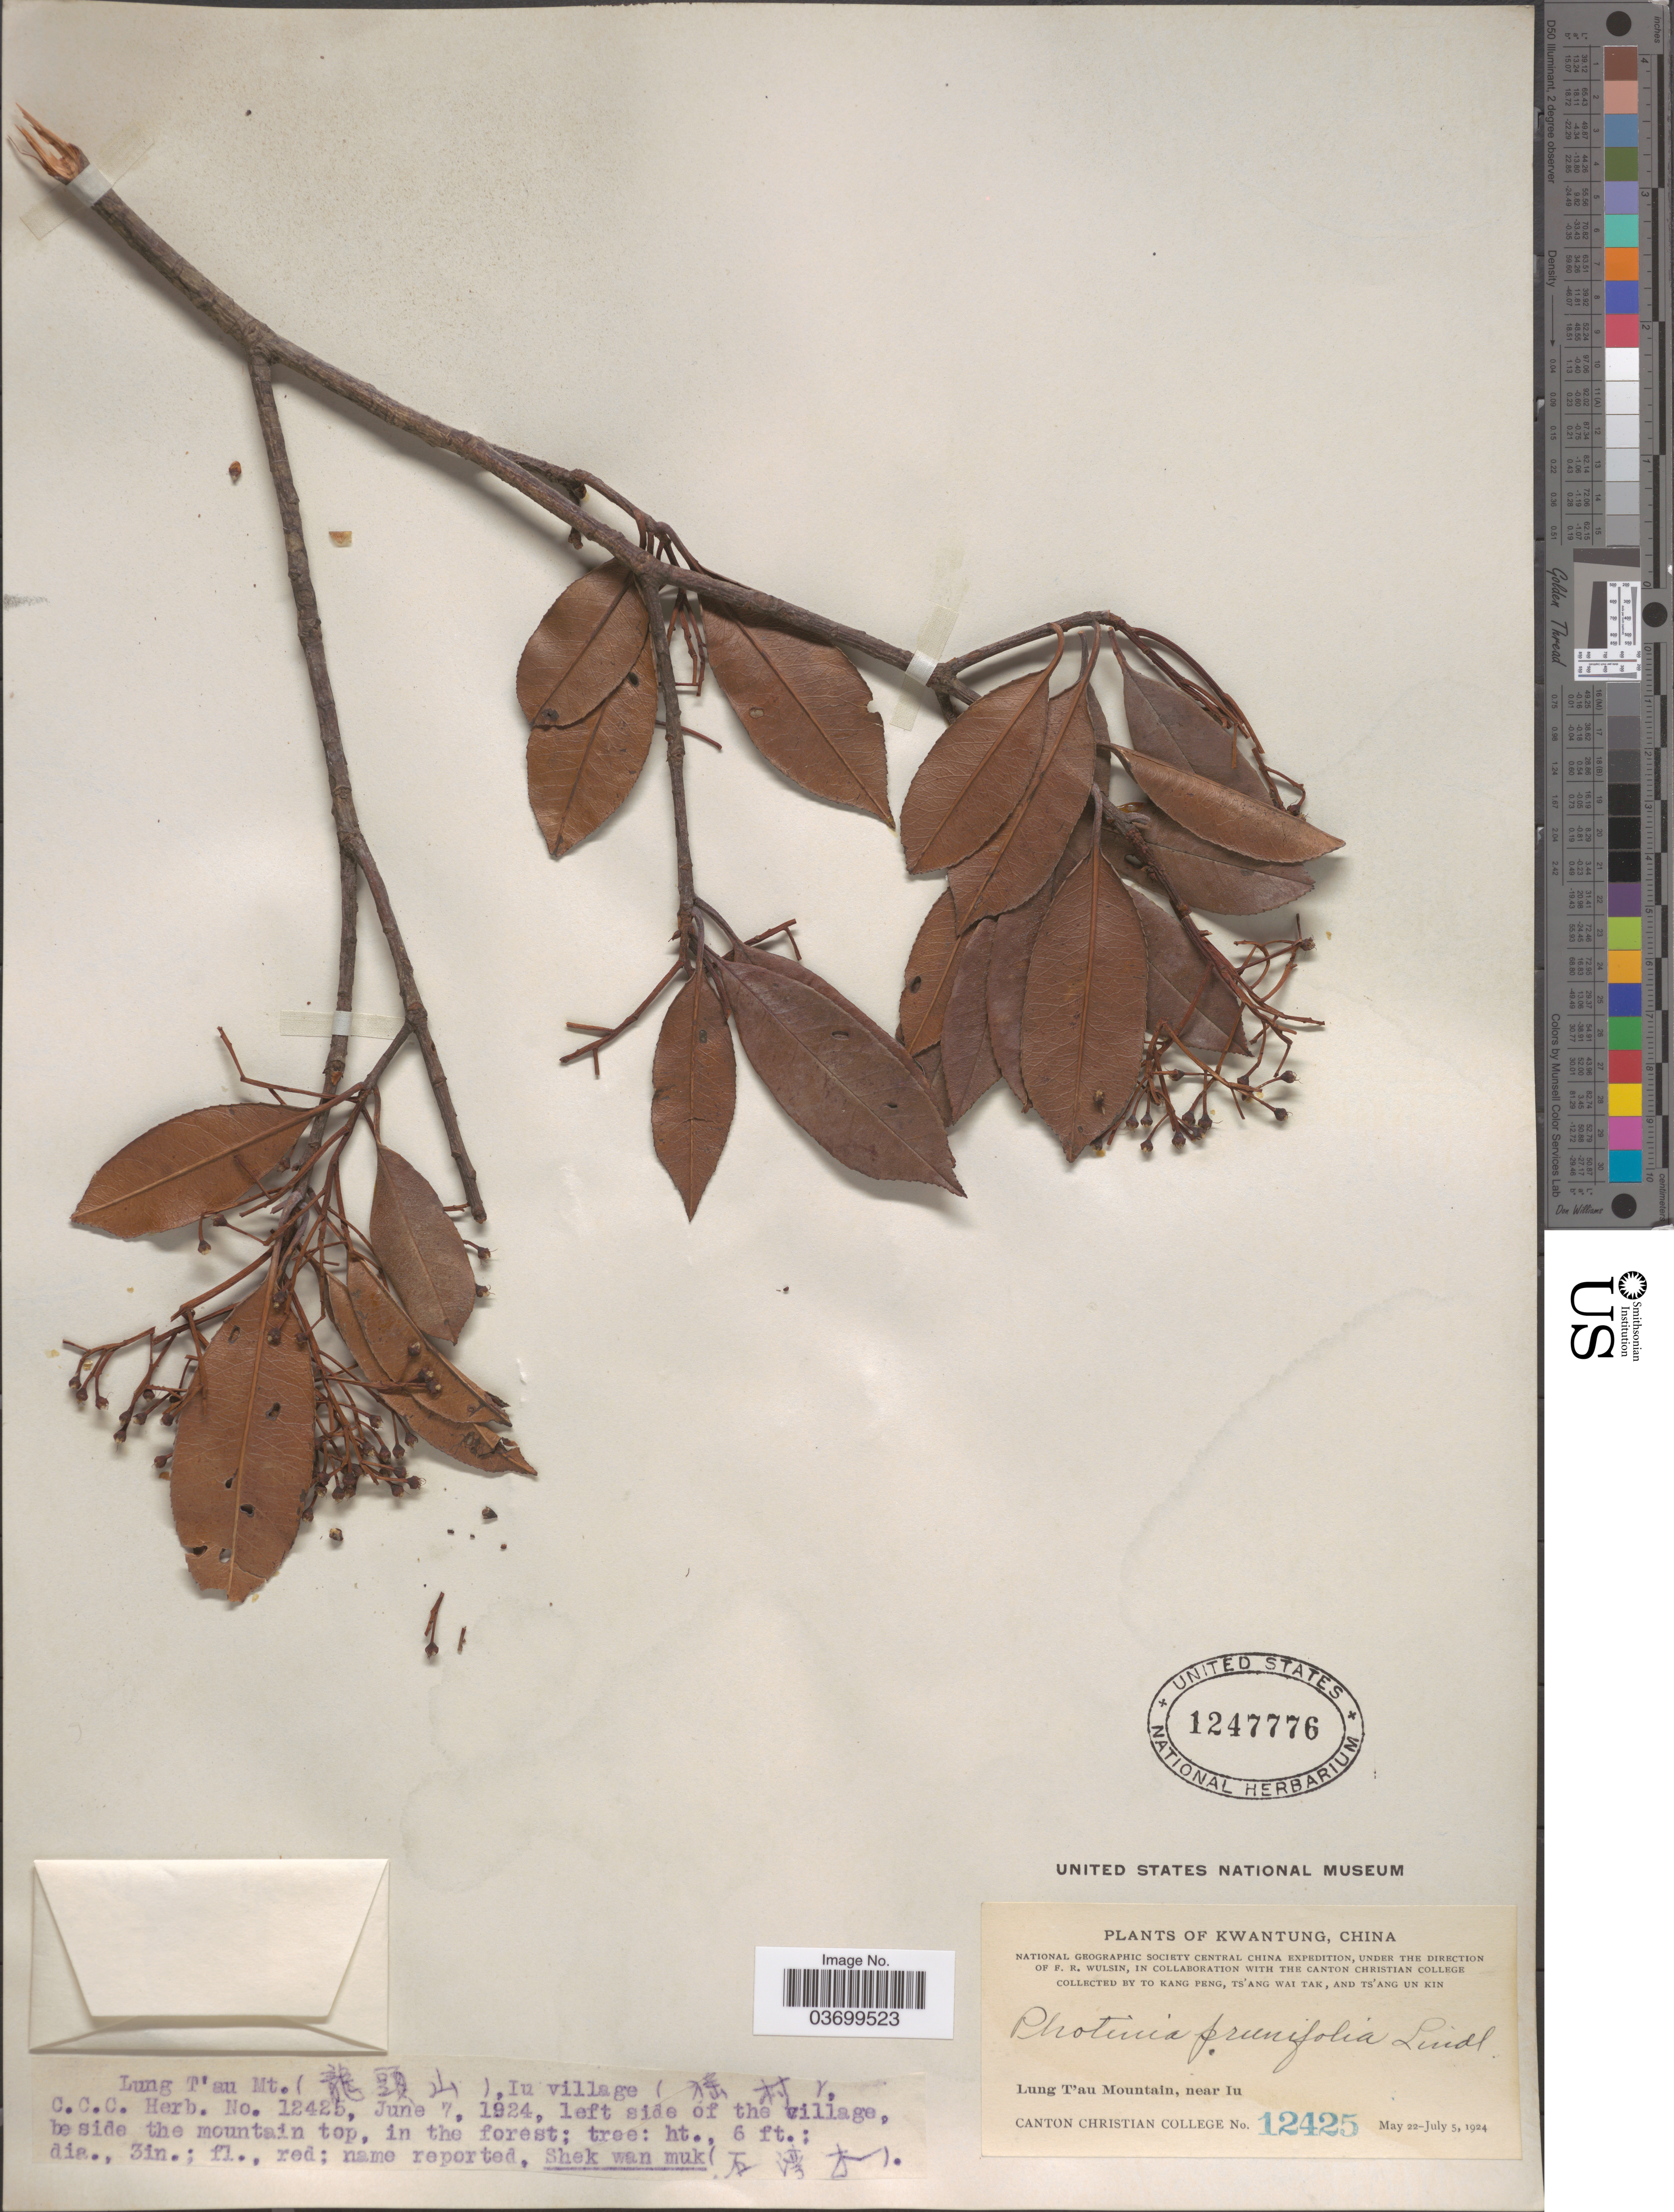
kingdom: Plantae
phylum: Tracheophyta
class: Magnoliopsida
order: Rosales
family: Rosaceae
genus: Photinia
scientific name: Photinia prunifolia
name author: (Hook. & Arn.) Lindl.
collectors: Kang Peng To, W. T. Tsang & Ts' Ang Un Kin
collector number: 12425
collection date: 1924-06-07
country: China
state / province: Guangdong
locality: Kwangtung. Lung T'au Mountain (X), near Iu village (X). Left side of village beside the mountain top.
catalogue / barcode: US 1247776